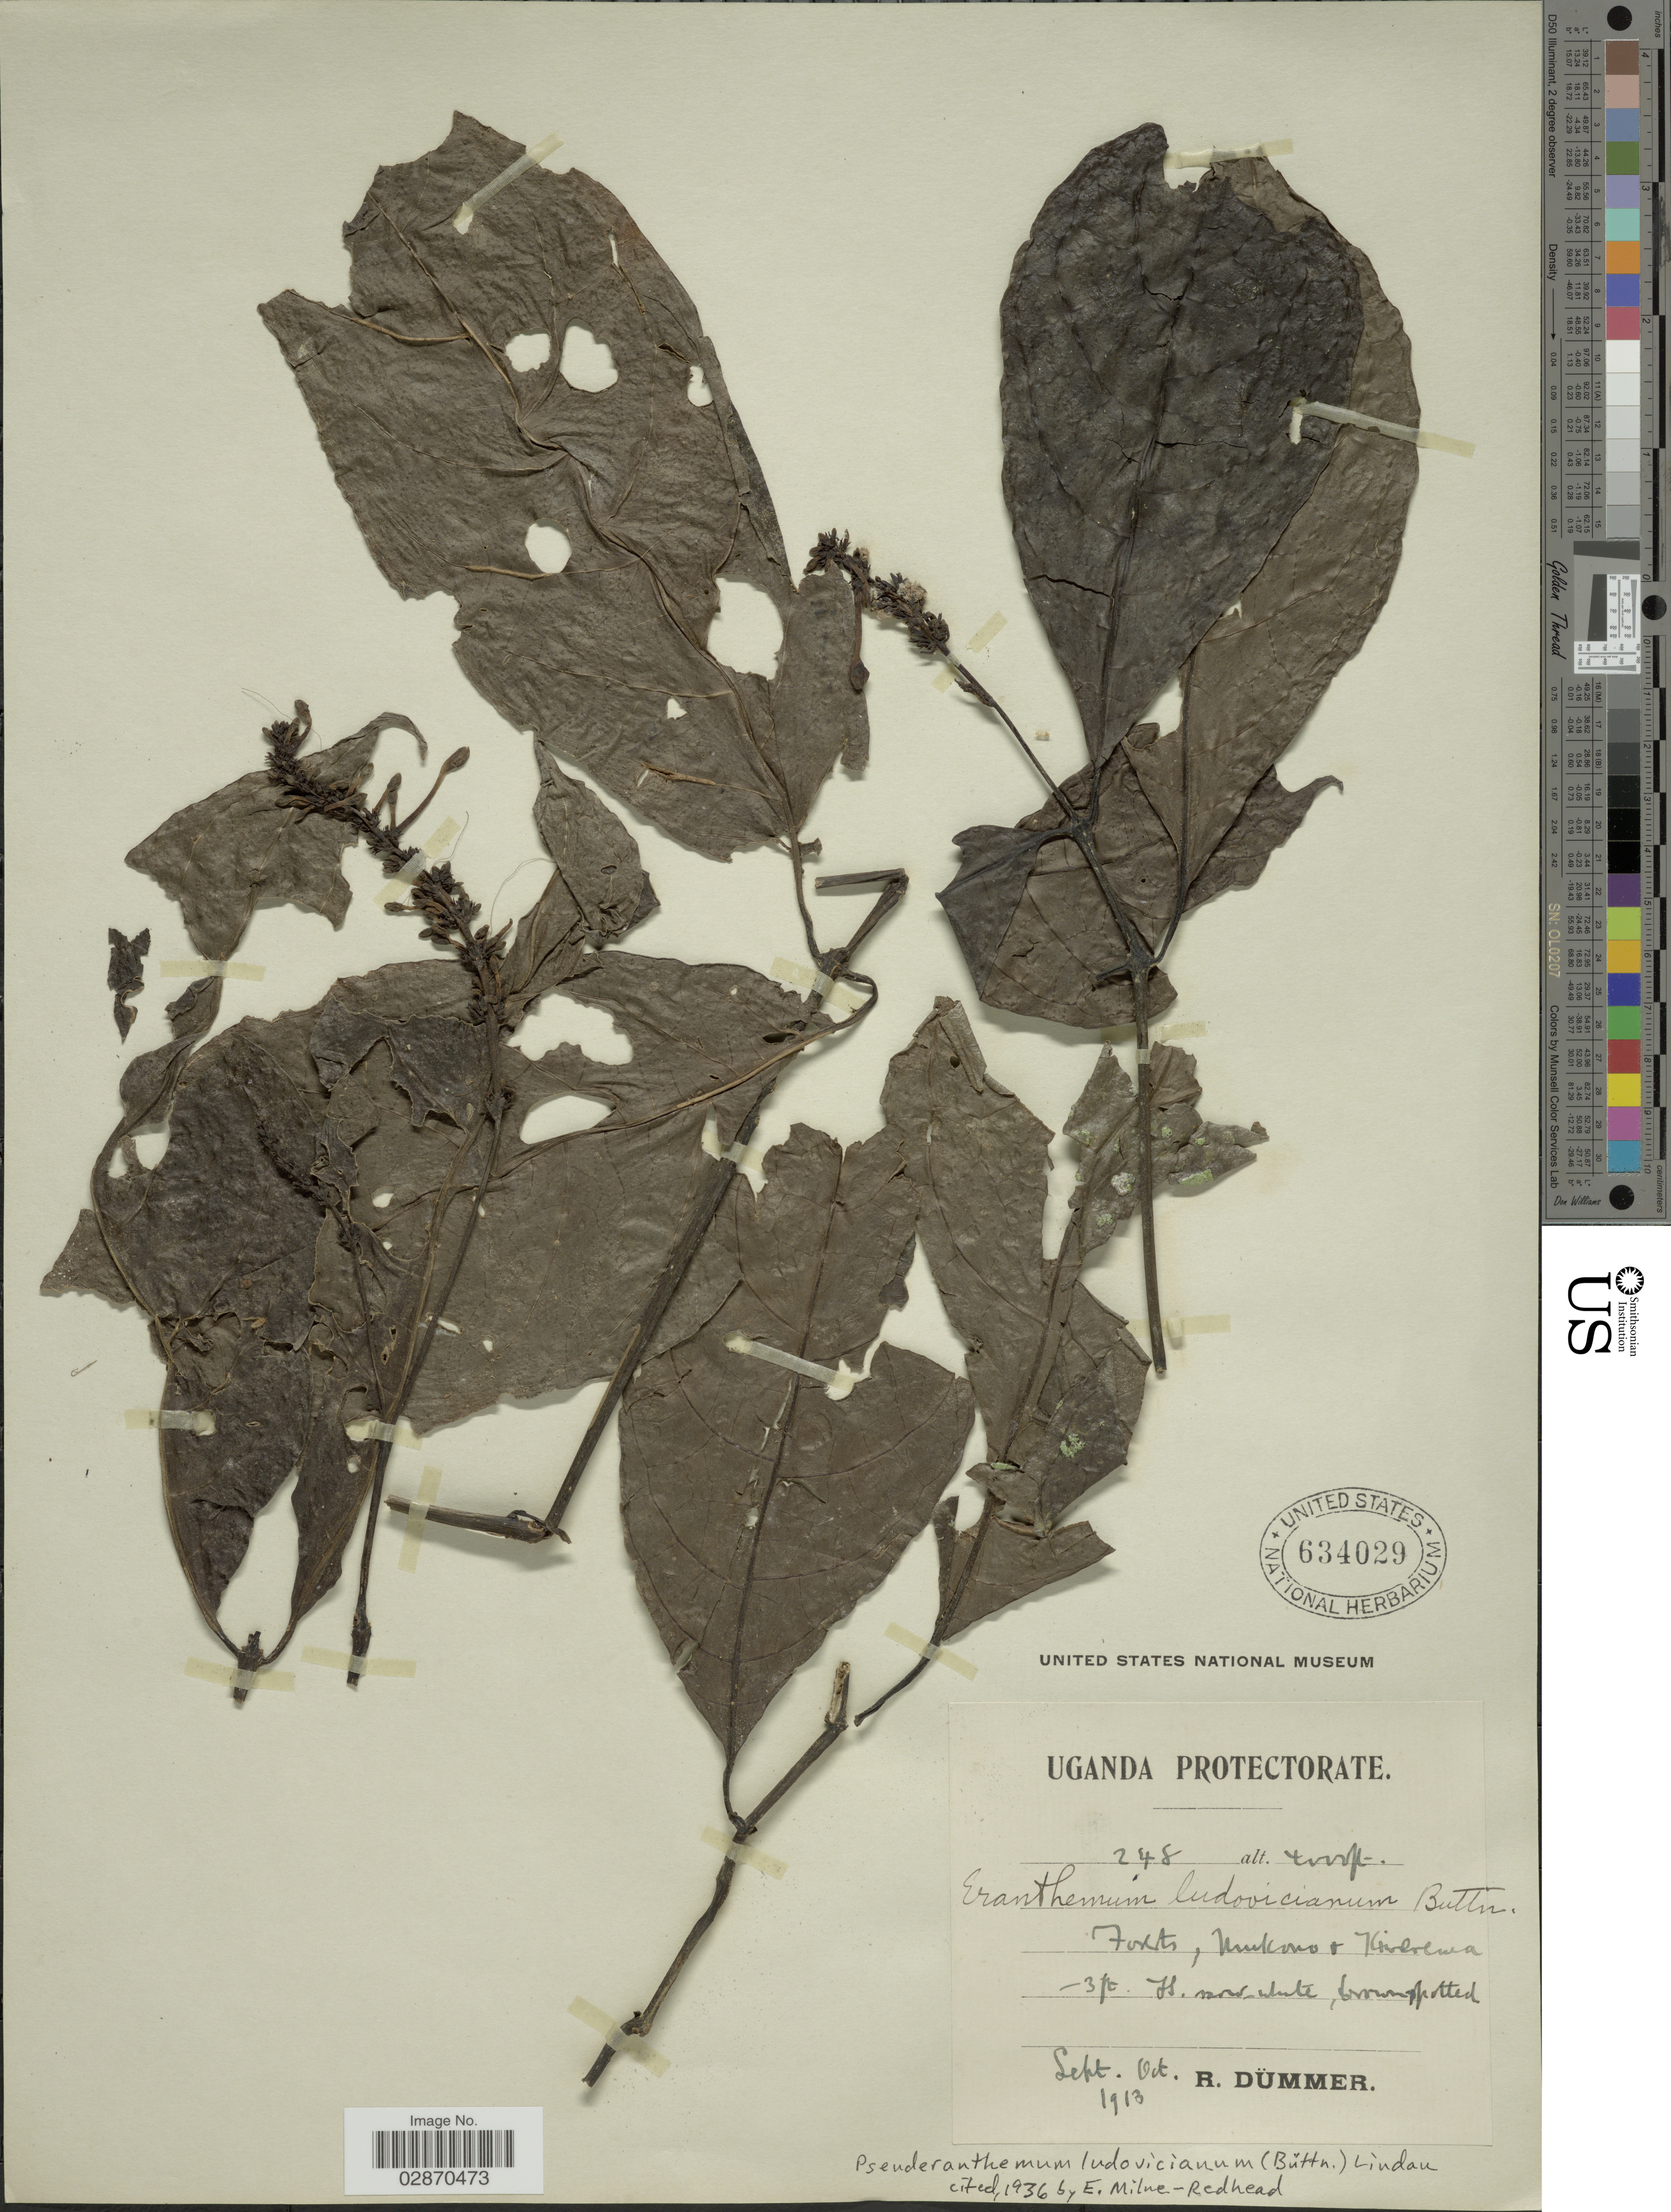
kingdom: Plantae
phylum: Tracheophyta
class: Magnoliopsida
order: Lamiales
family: Acanthaceae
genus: Pseuderanthemum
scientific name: Pseuderanthemum ludovicianum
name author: (Büttner) Lindau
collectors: R. A. Dümmer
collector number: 248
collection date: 1913-09/1913-10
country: Uganda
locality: Forests, Mukono and Kirerema.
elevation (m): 1219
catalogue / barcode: US 634029